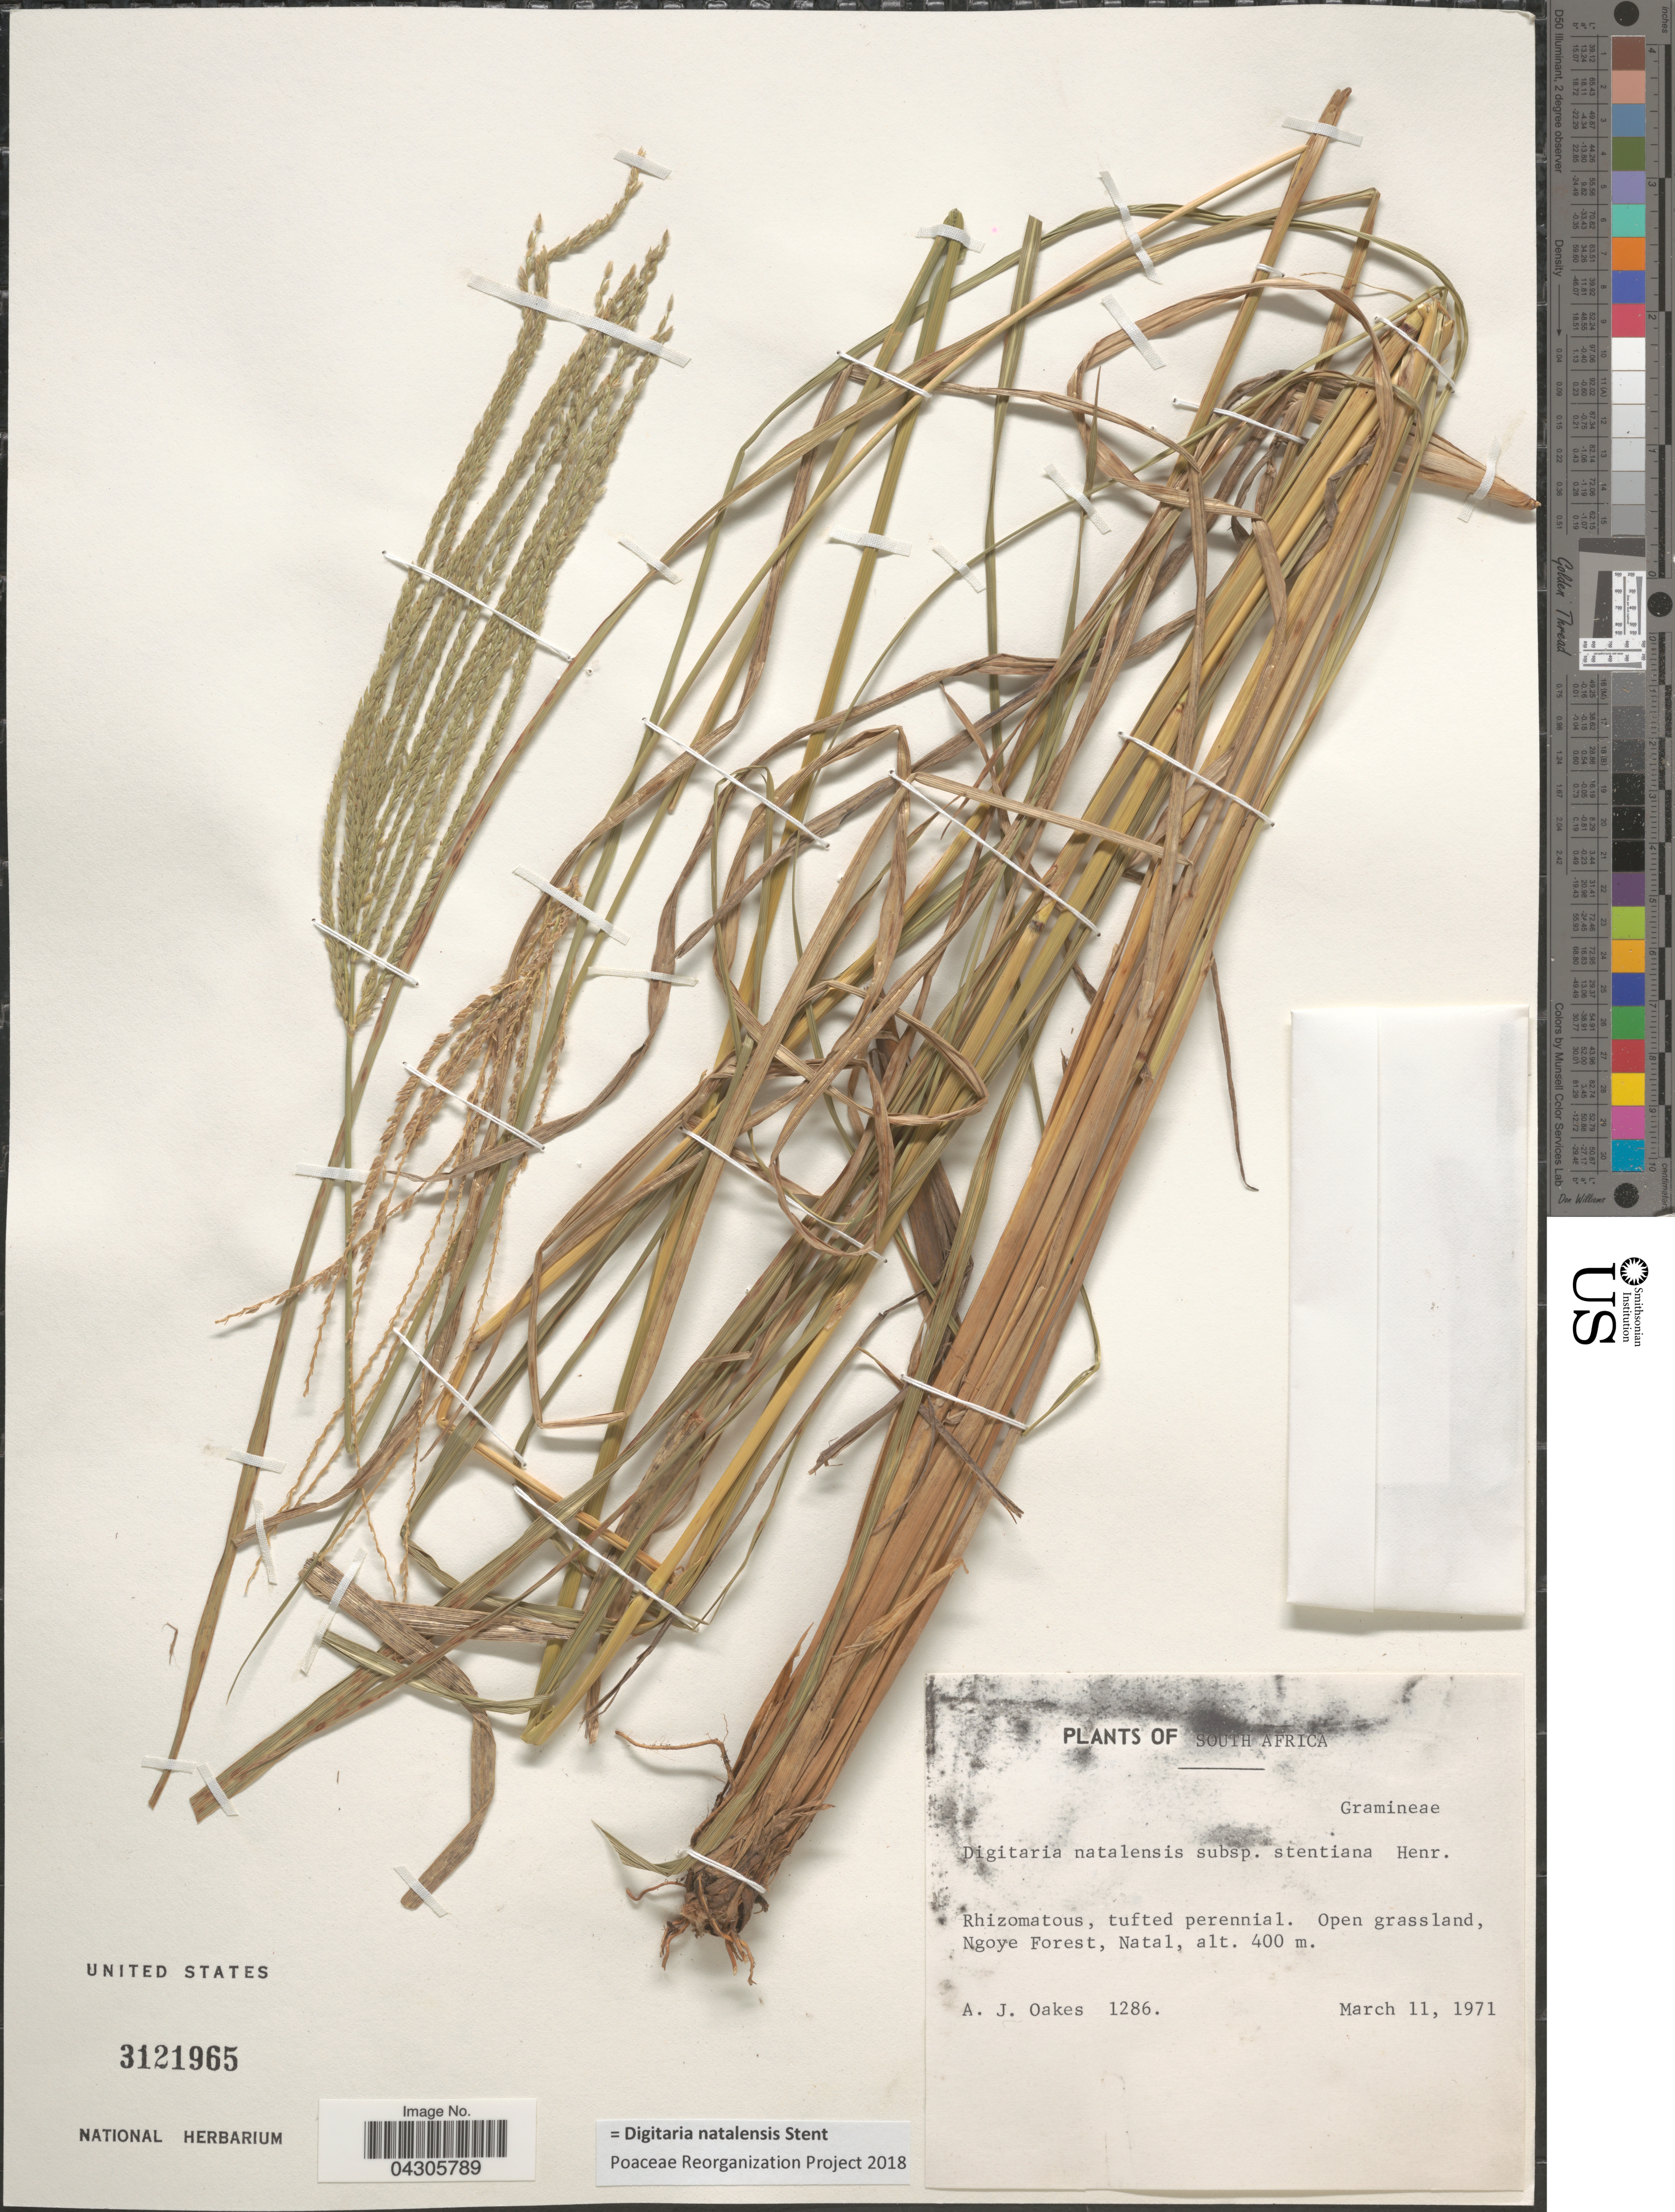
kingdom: Plantae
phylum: Tracheophyta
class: Liliopsida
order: Poales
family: Poaceae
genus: Digitaria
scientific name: Digitaria natalensis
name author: Stent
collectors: A. Oakes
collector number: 1286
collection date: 1971-03-11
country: South Africa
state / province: KwaZulu-Natal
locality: Ngoye Forest, Natal.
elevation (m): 400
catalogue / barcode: US 3121965